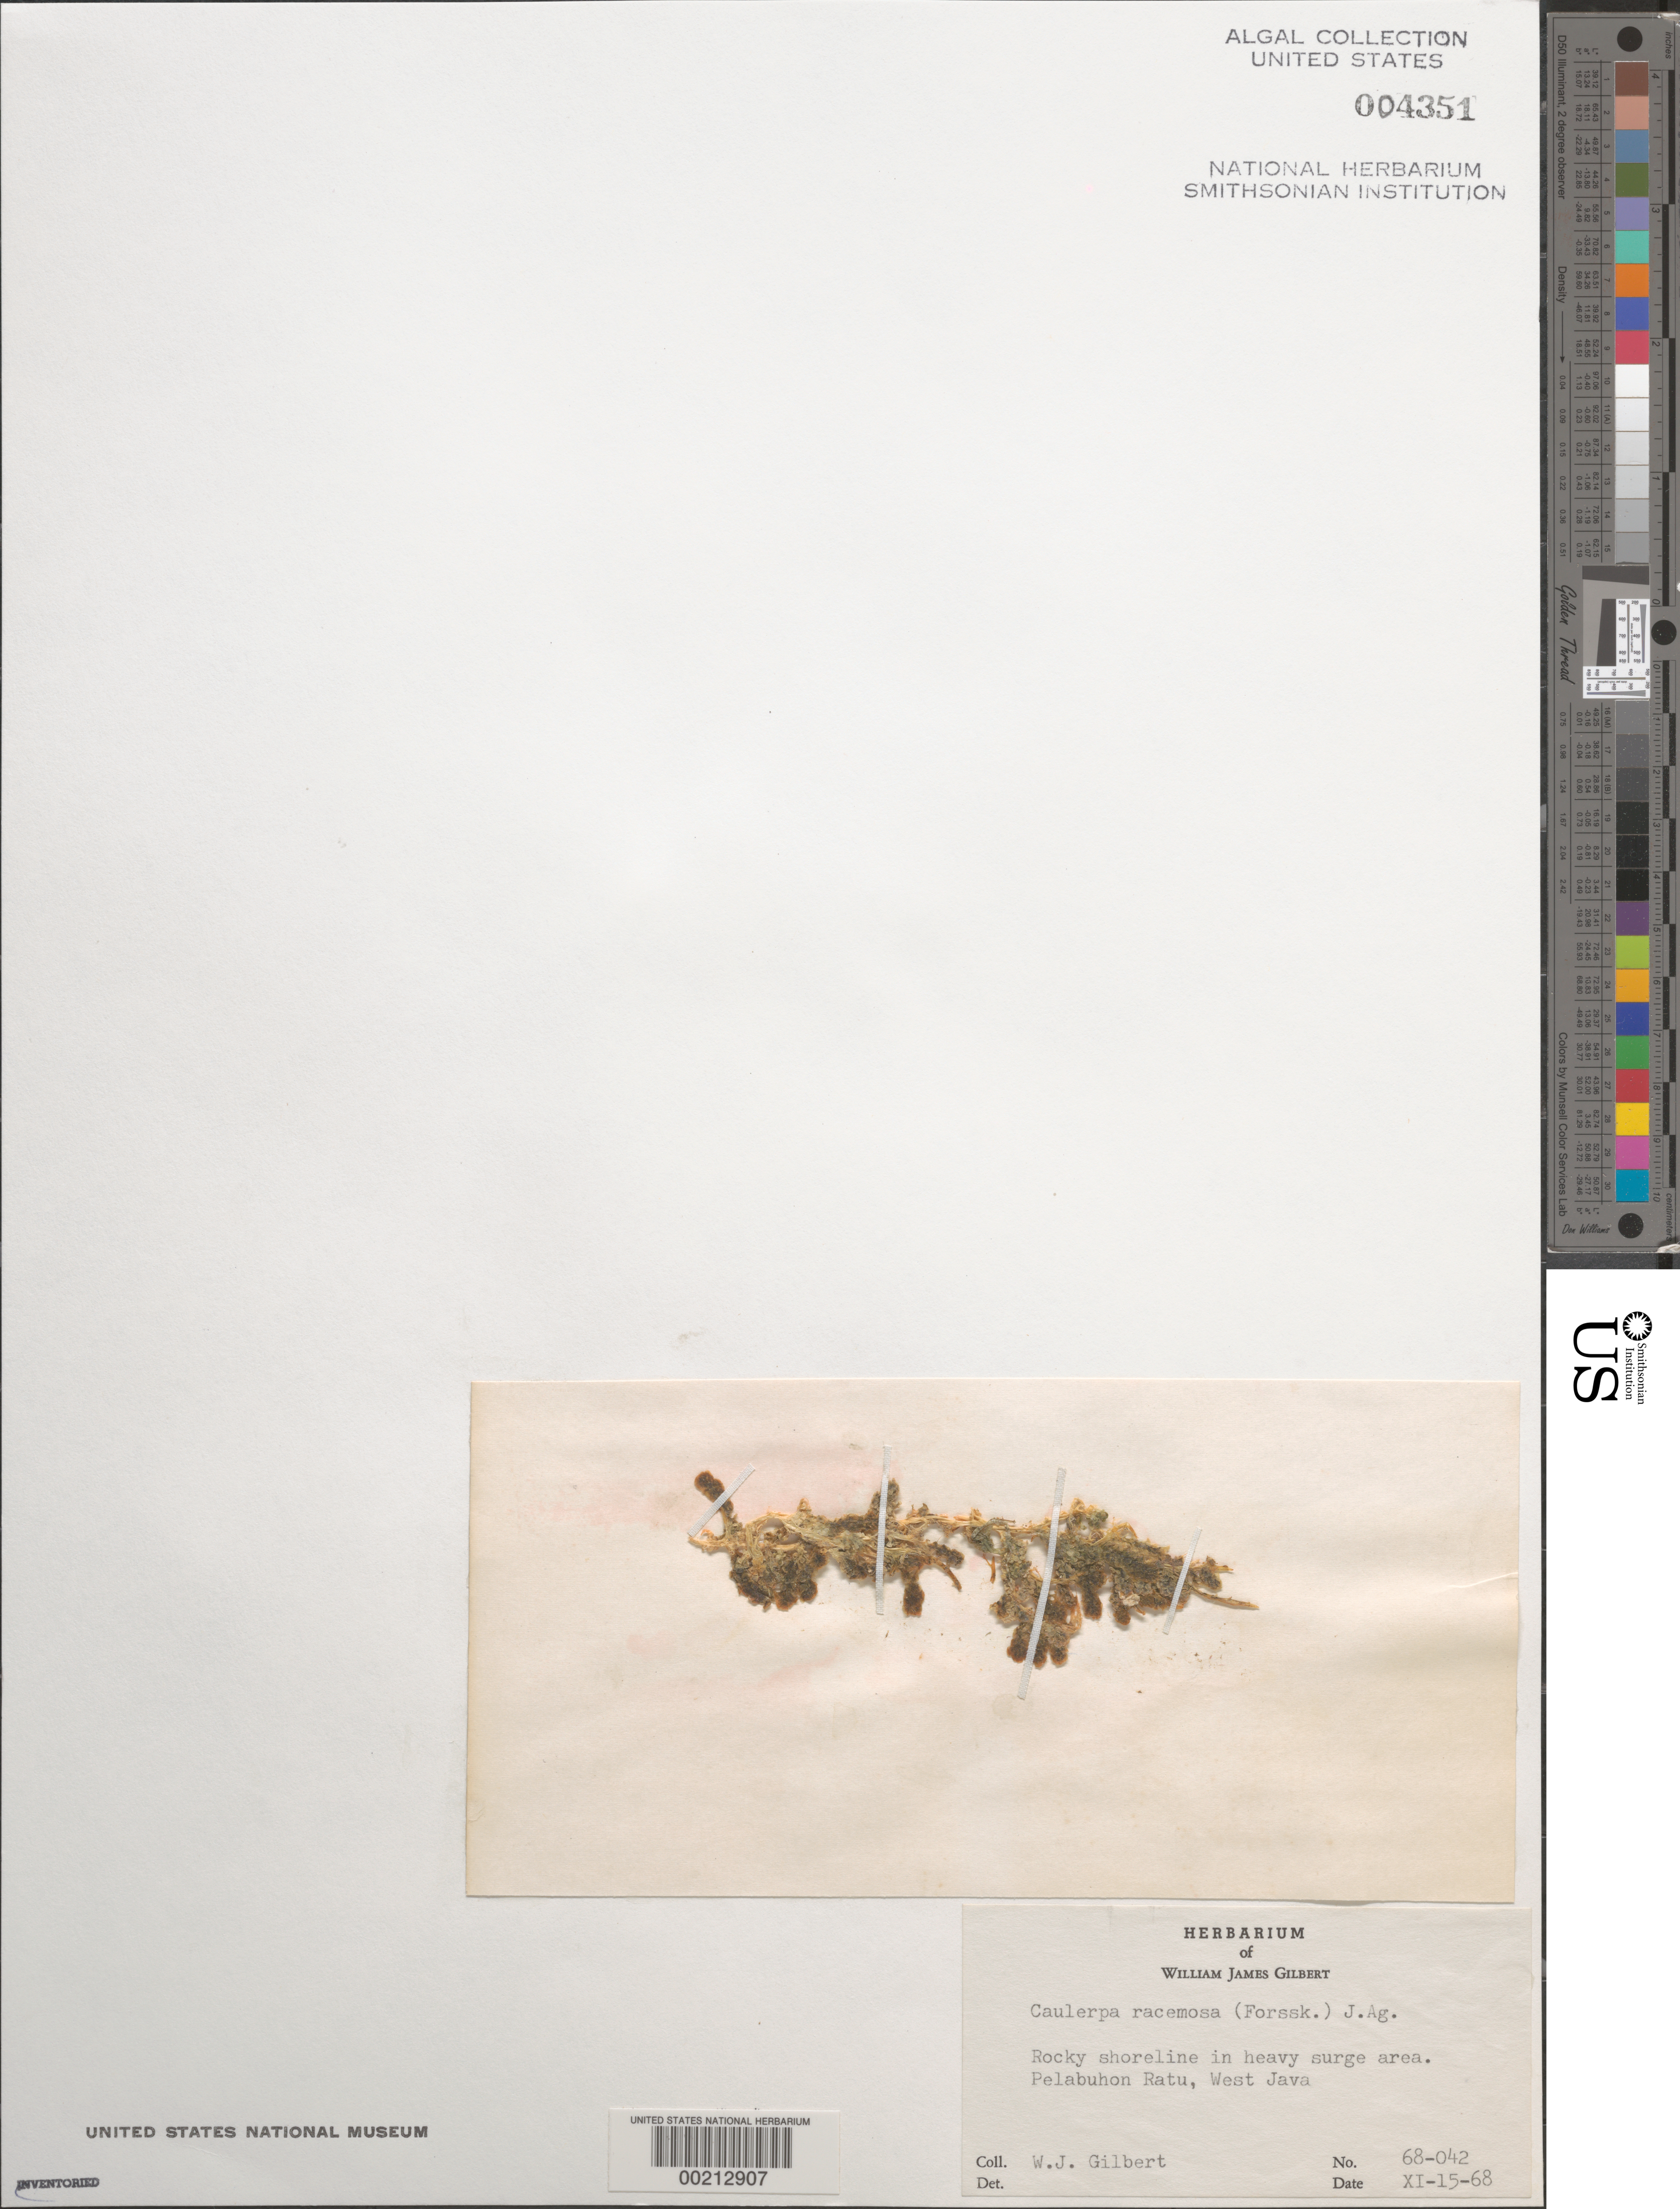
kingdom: Plantae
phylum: Chlorophyta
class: Ulvophyceae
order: Bryopsidales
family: Caulerpaceae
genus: Caulerpa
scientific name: Caulerpa racemosa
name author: (Forssk.) J. Agardh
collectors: W. J. Gilbert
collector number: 68-042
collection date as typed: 15 Nov 1968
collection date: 1968-11-15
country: Indonesia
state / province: Java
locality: Pelabuhan ratu, west java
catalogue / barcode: US 4351